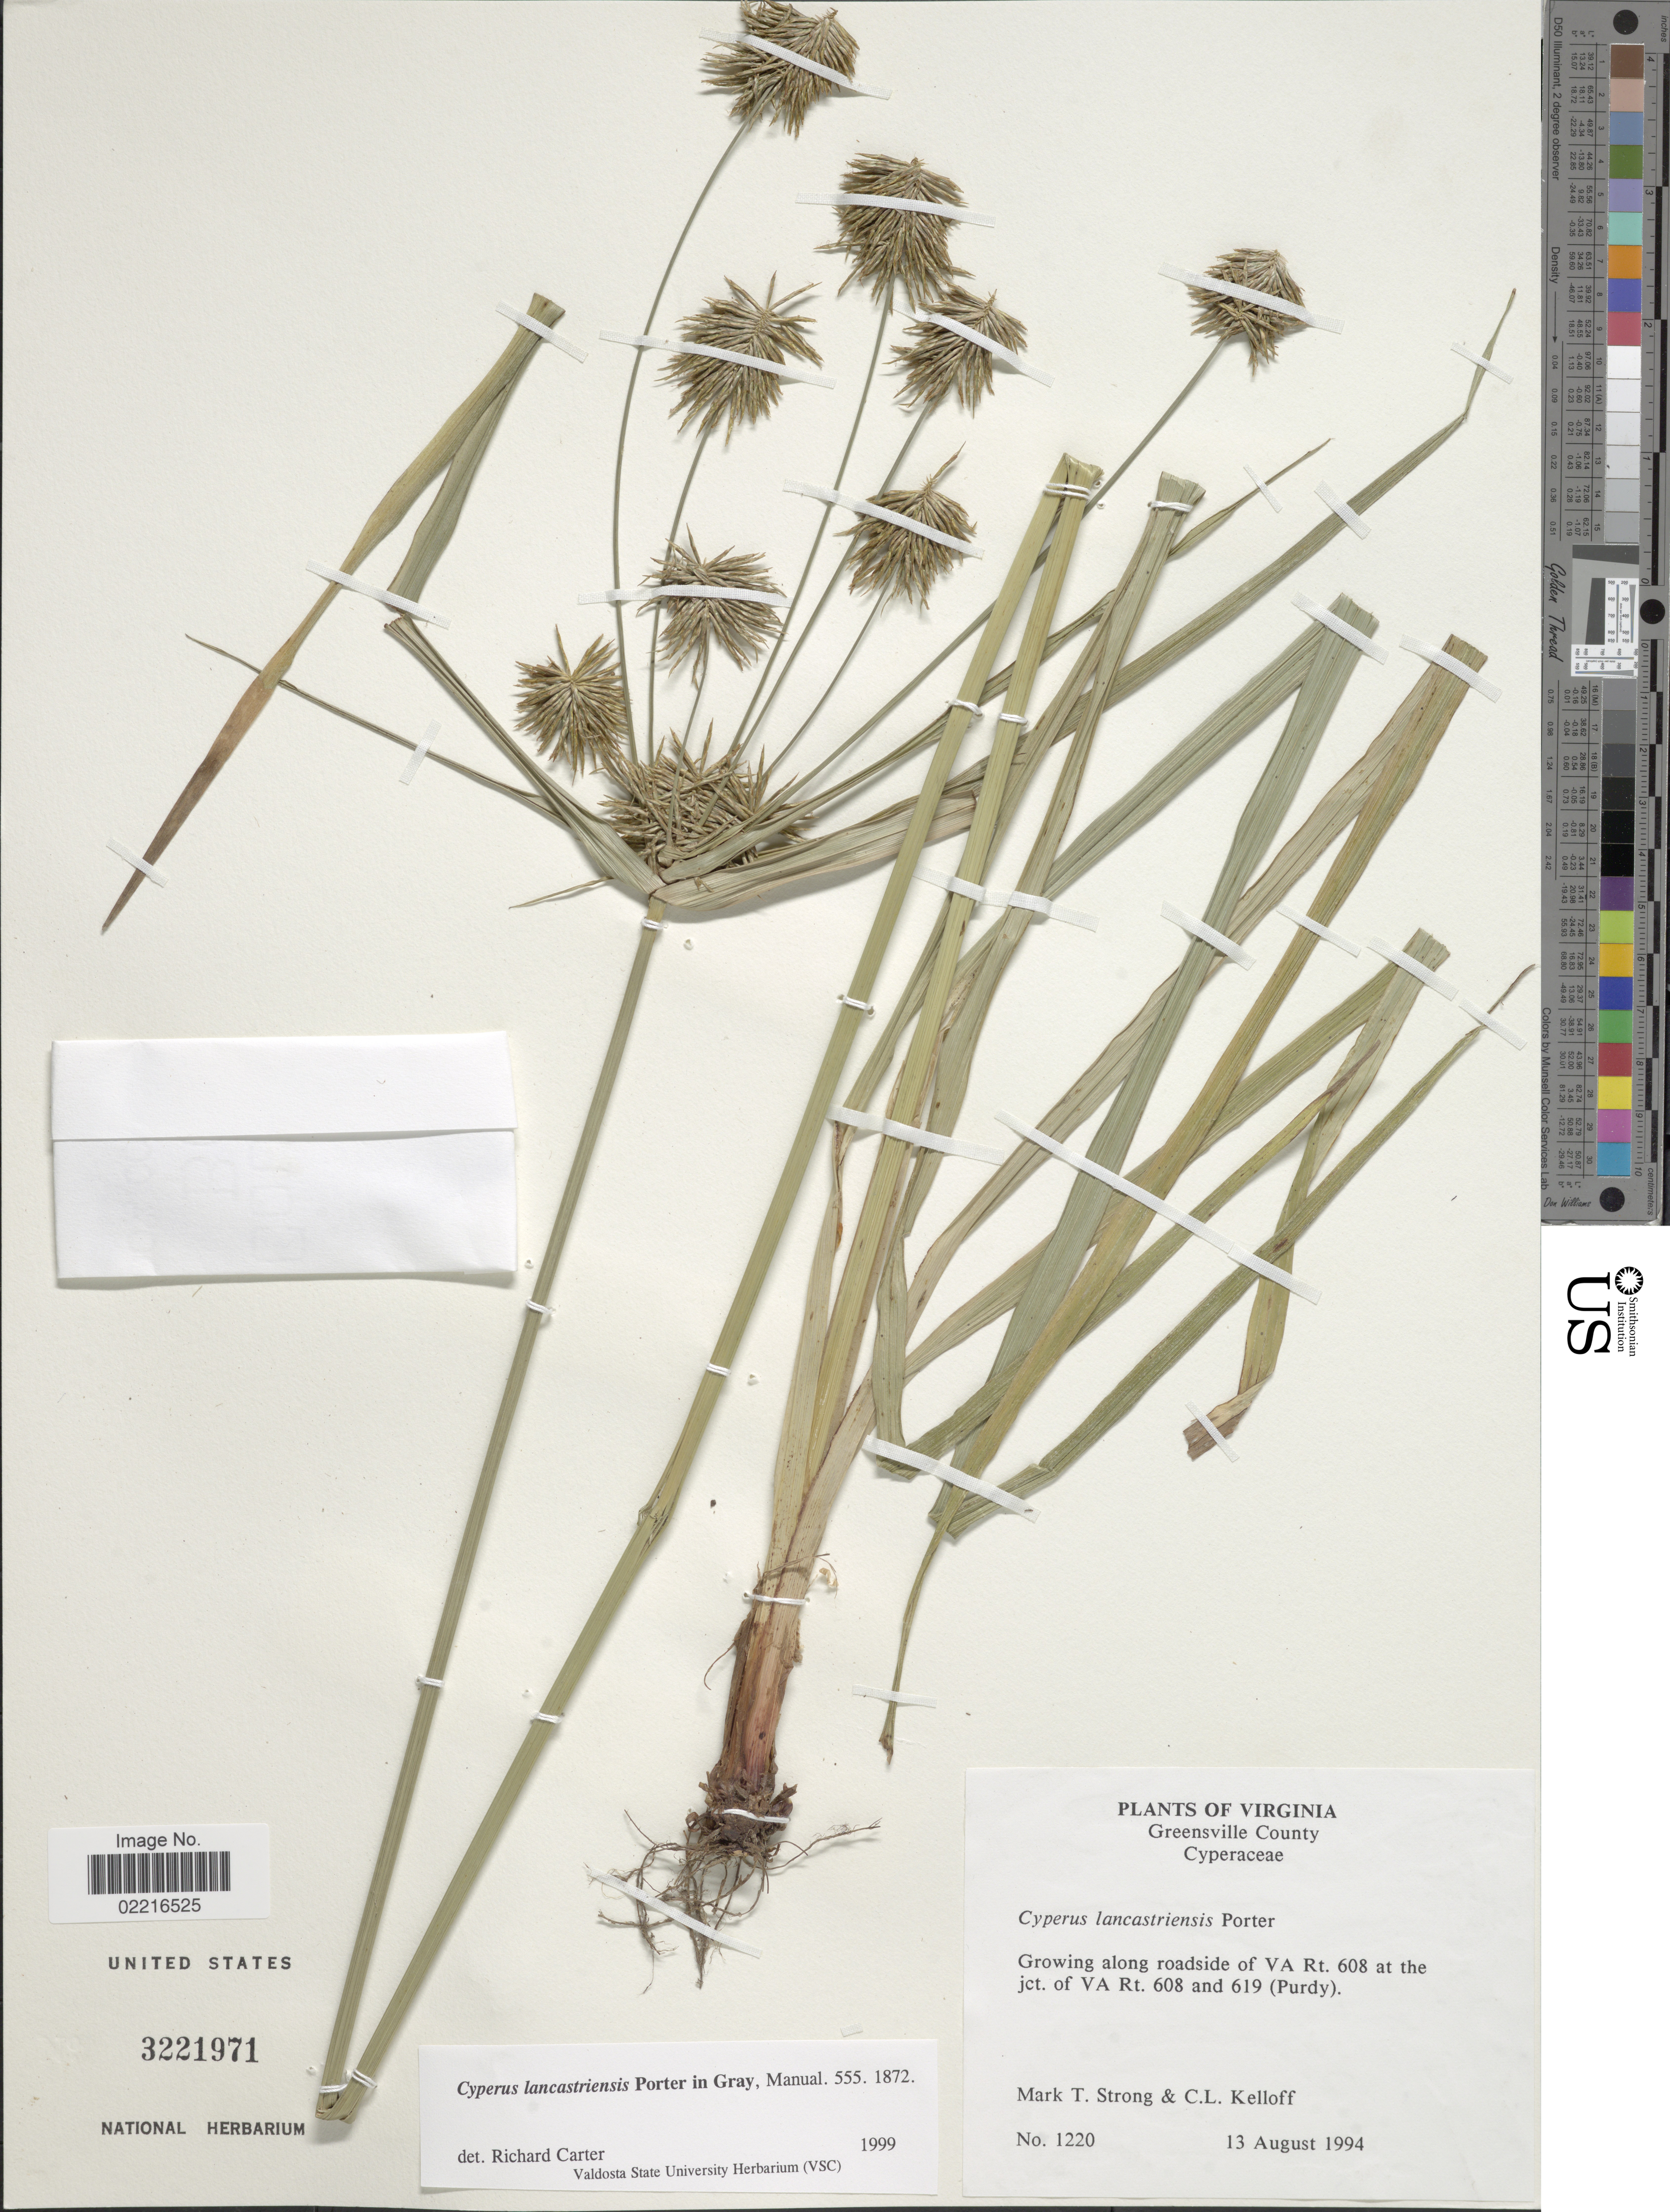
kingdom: Plantae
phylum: Tracheophyta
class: Liliopsida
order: Poales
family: Cyperaceae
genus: Cyperus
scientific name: Cyperus lancastriensis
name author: Porter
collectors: M. T. Strong & C. L. Kelloff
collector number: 1220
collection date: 1994-08-13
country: United States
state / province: Virginia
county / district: Greensville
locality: Greensville County, along roadside VA Rt 608 at the jct of VA Rt 608 and 619 (Purdy)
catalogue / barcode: US 3221971